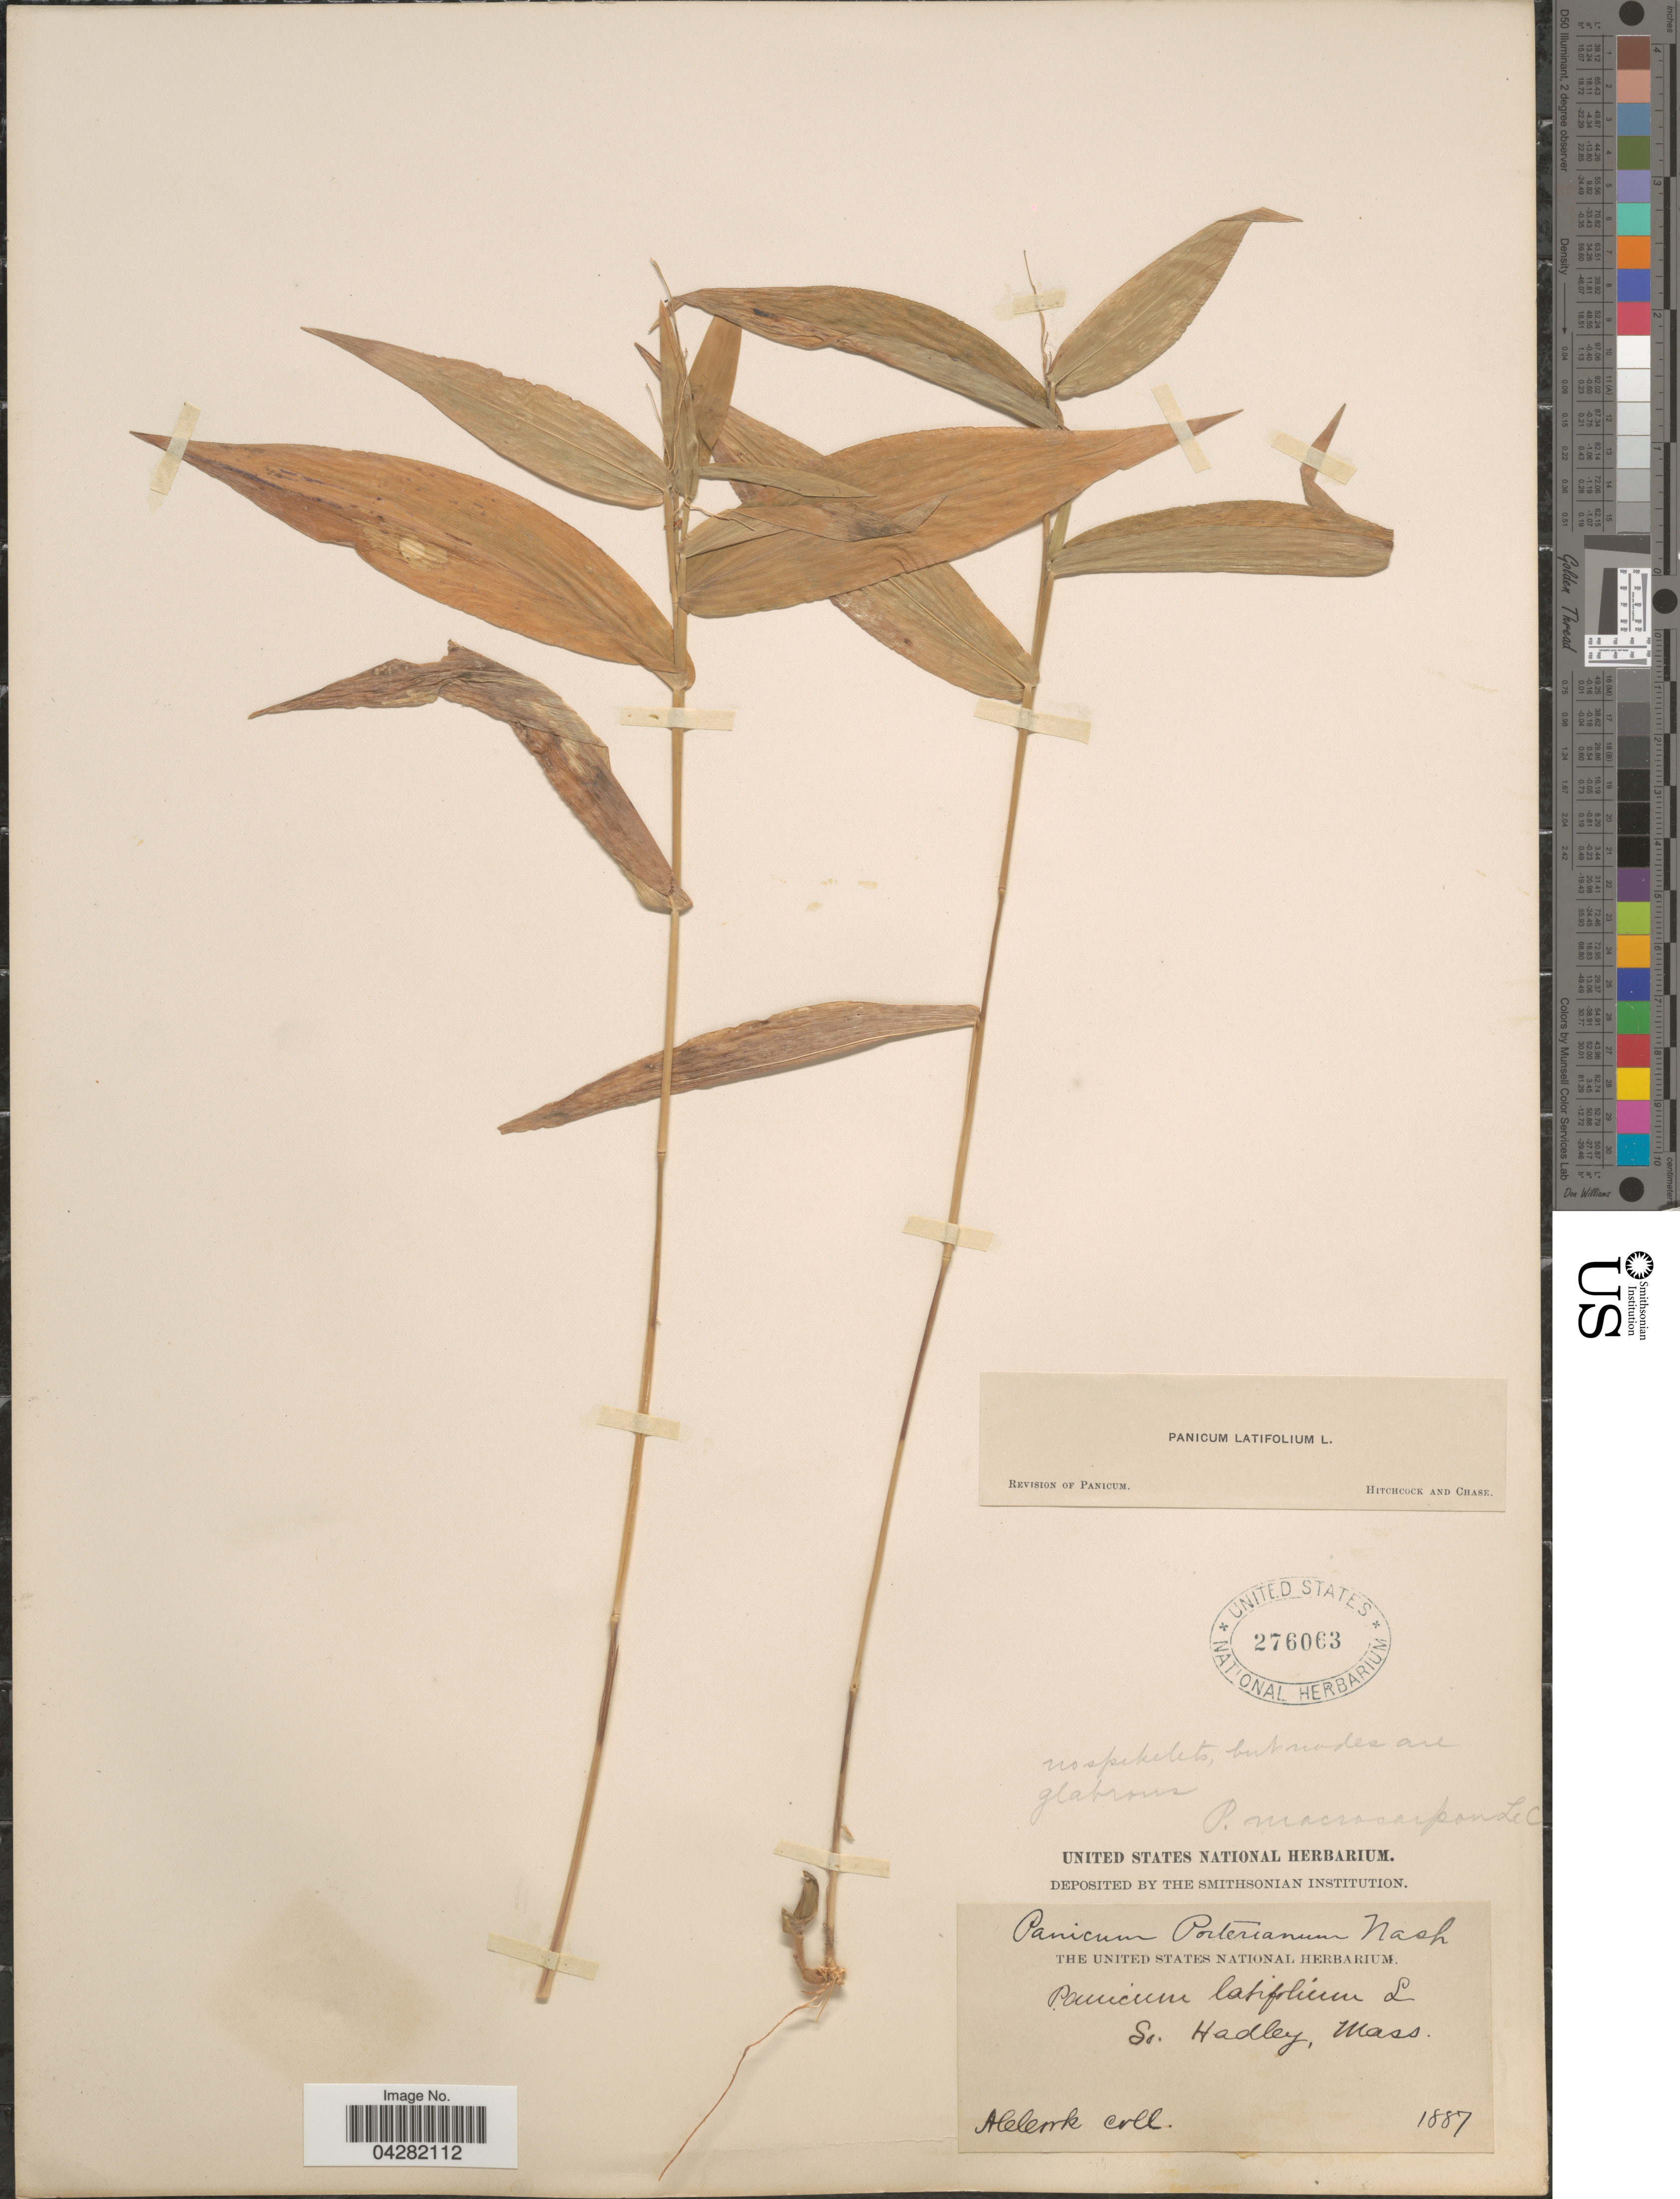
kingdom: Plantae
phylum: Tracheophyta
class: Liliopsida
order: Poales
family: Poaceae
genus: Dichanthelium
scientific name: Dichanthelium latifolium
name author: (L.) Harvill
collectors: A. Cook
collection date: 1887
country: United States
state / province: Massachusetts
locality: So. Hadley.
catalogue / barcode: US 276063